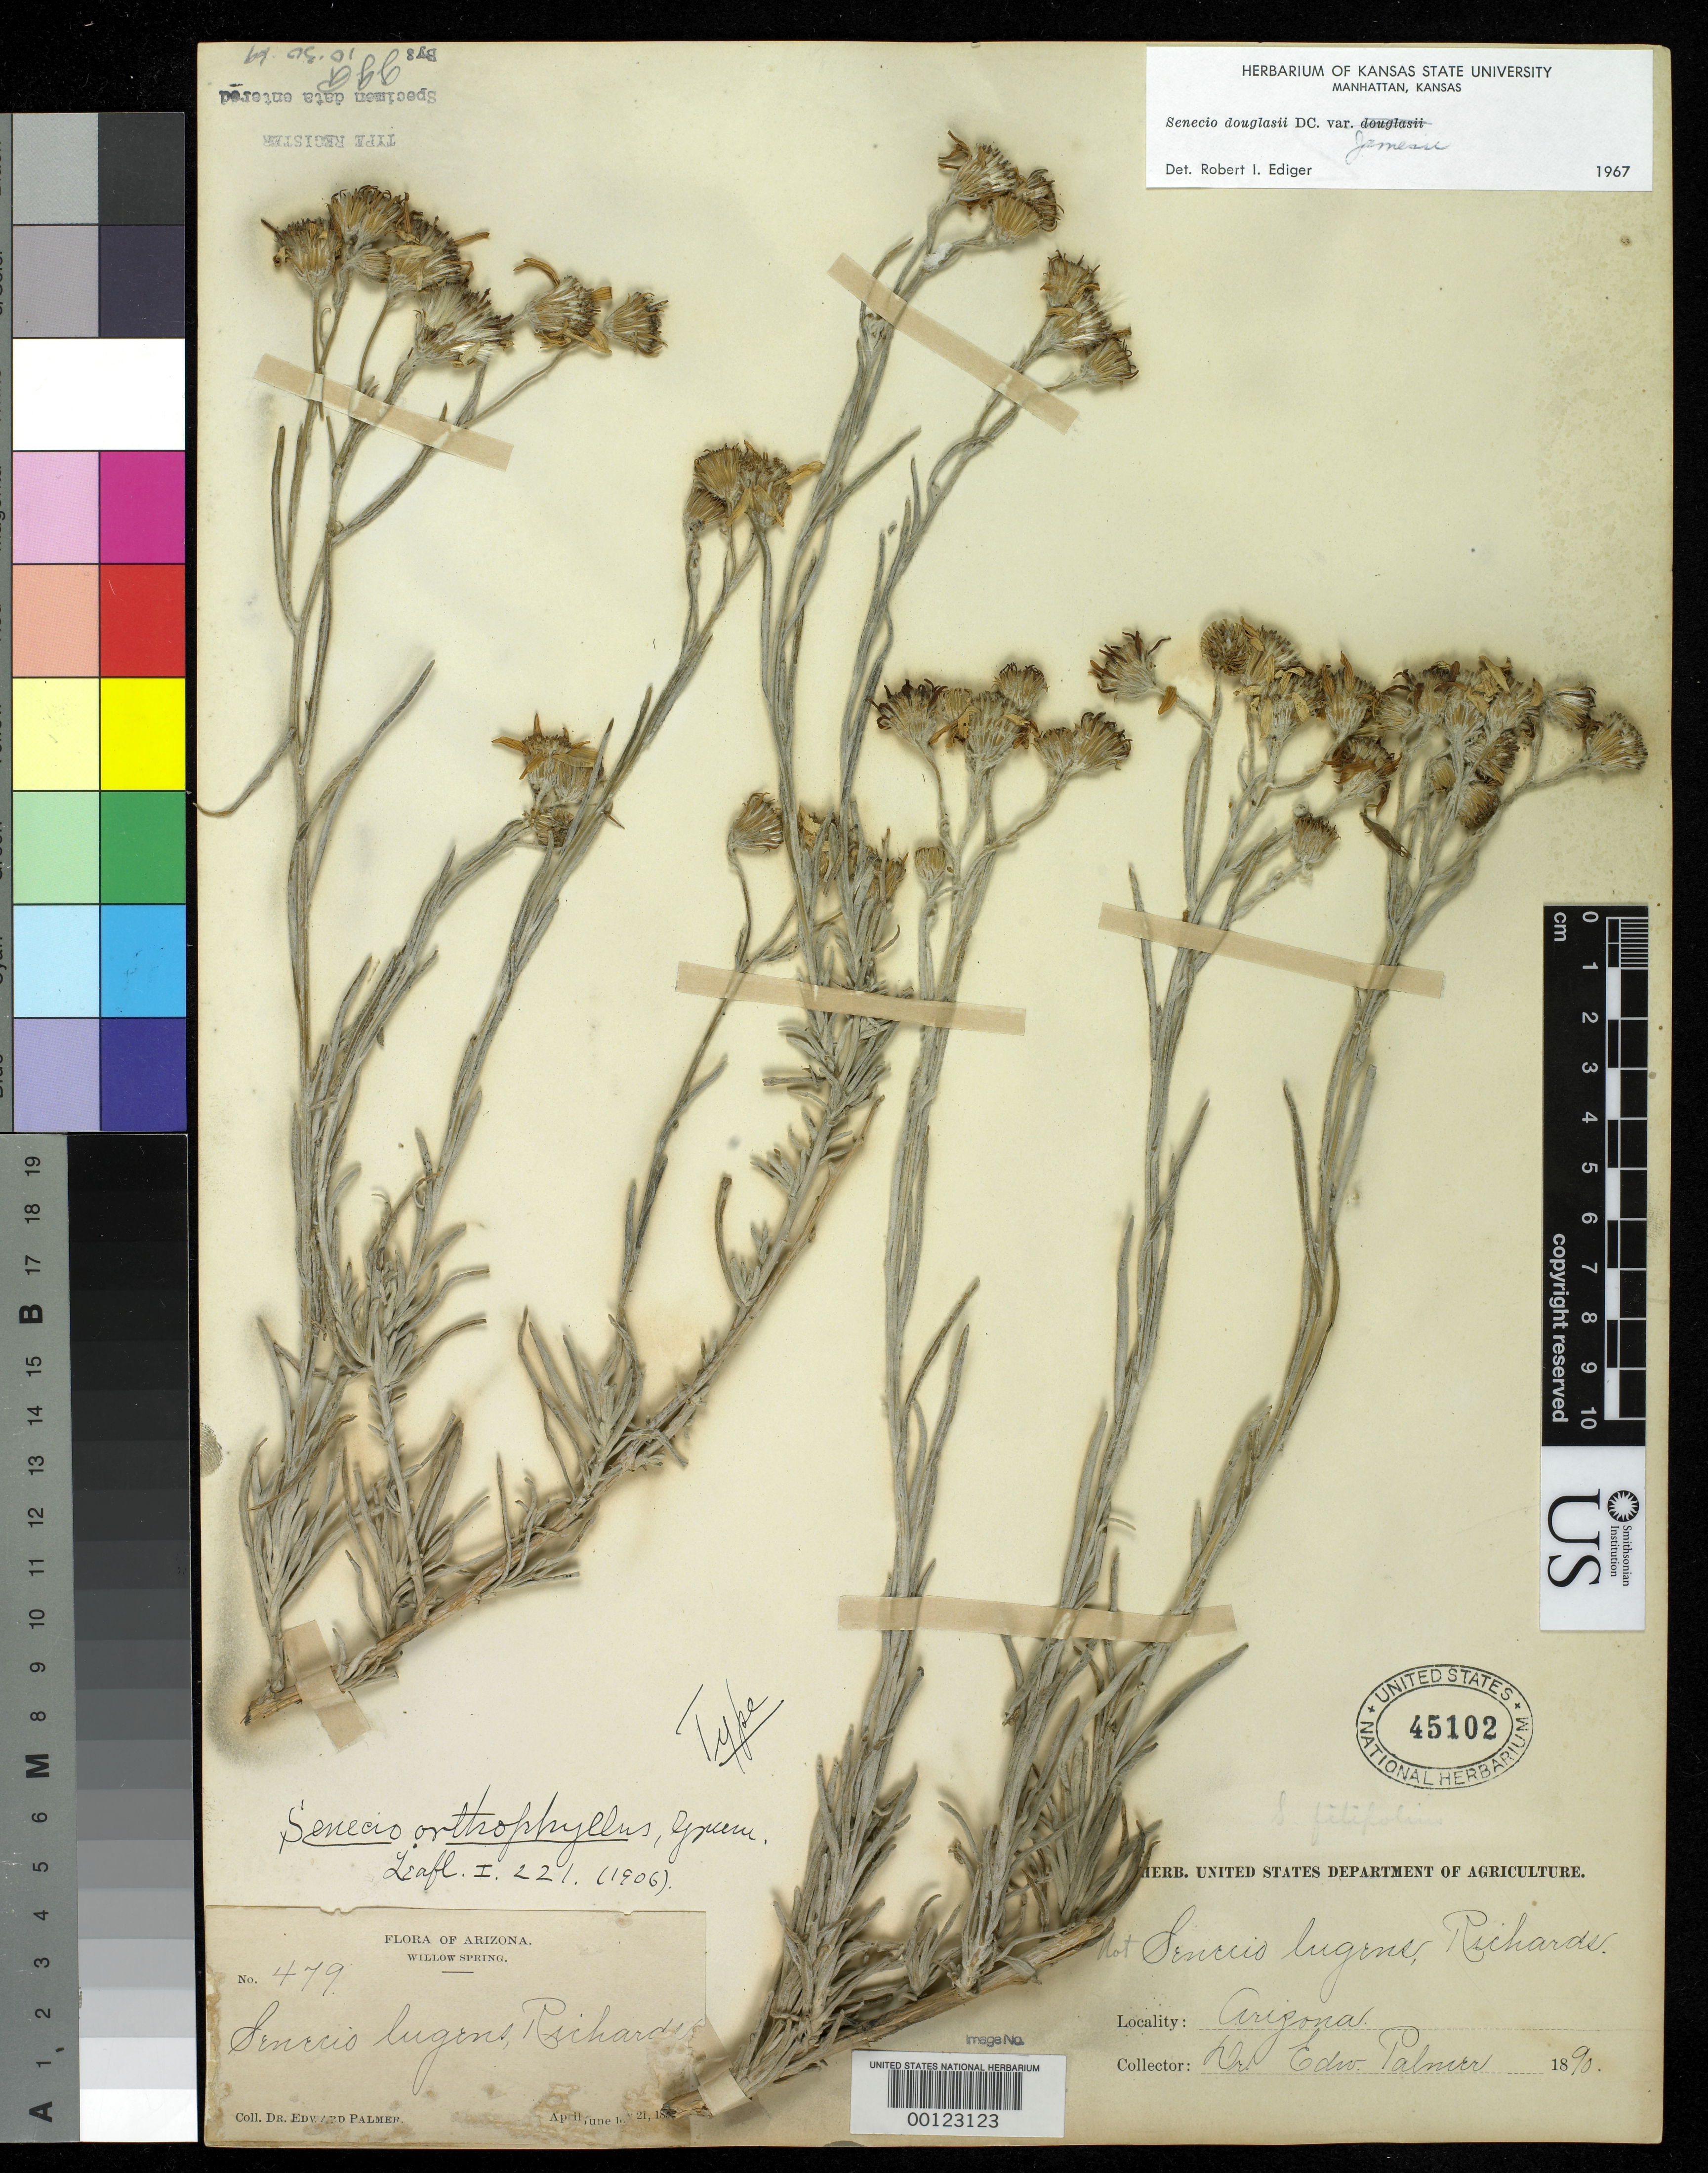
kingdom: Plantae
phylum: Tracheophyta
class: Magnoliopsida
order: Asterales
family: Asteraceae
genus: Senecio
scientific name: Senecio orthophyllus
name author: Greene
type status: Holotype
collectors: E. Palmer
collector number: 479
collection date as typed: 1890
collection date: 1890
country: United States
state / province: Arizona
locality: Willow Spring.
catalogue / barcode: US 45102